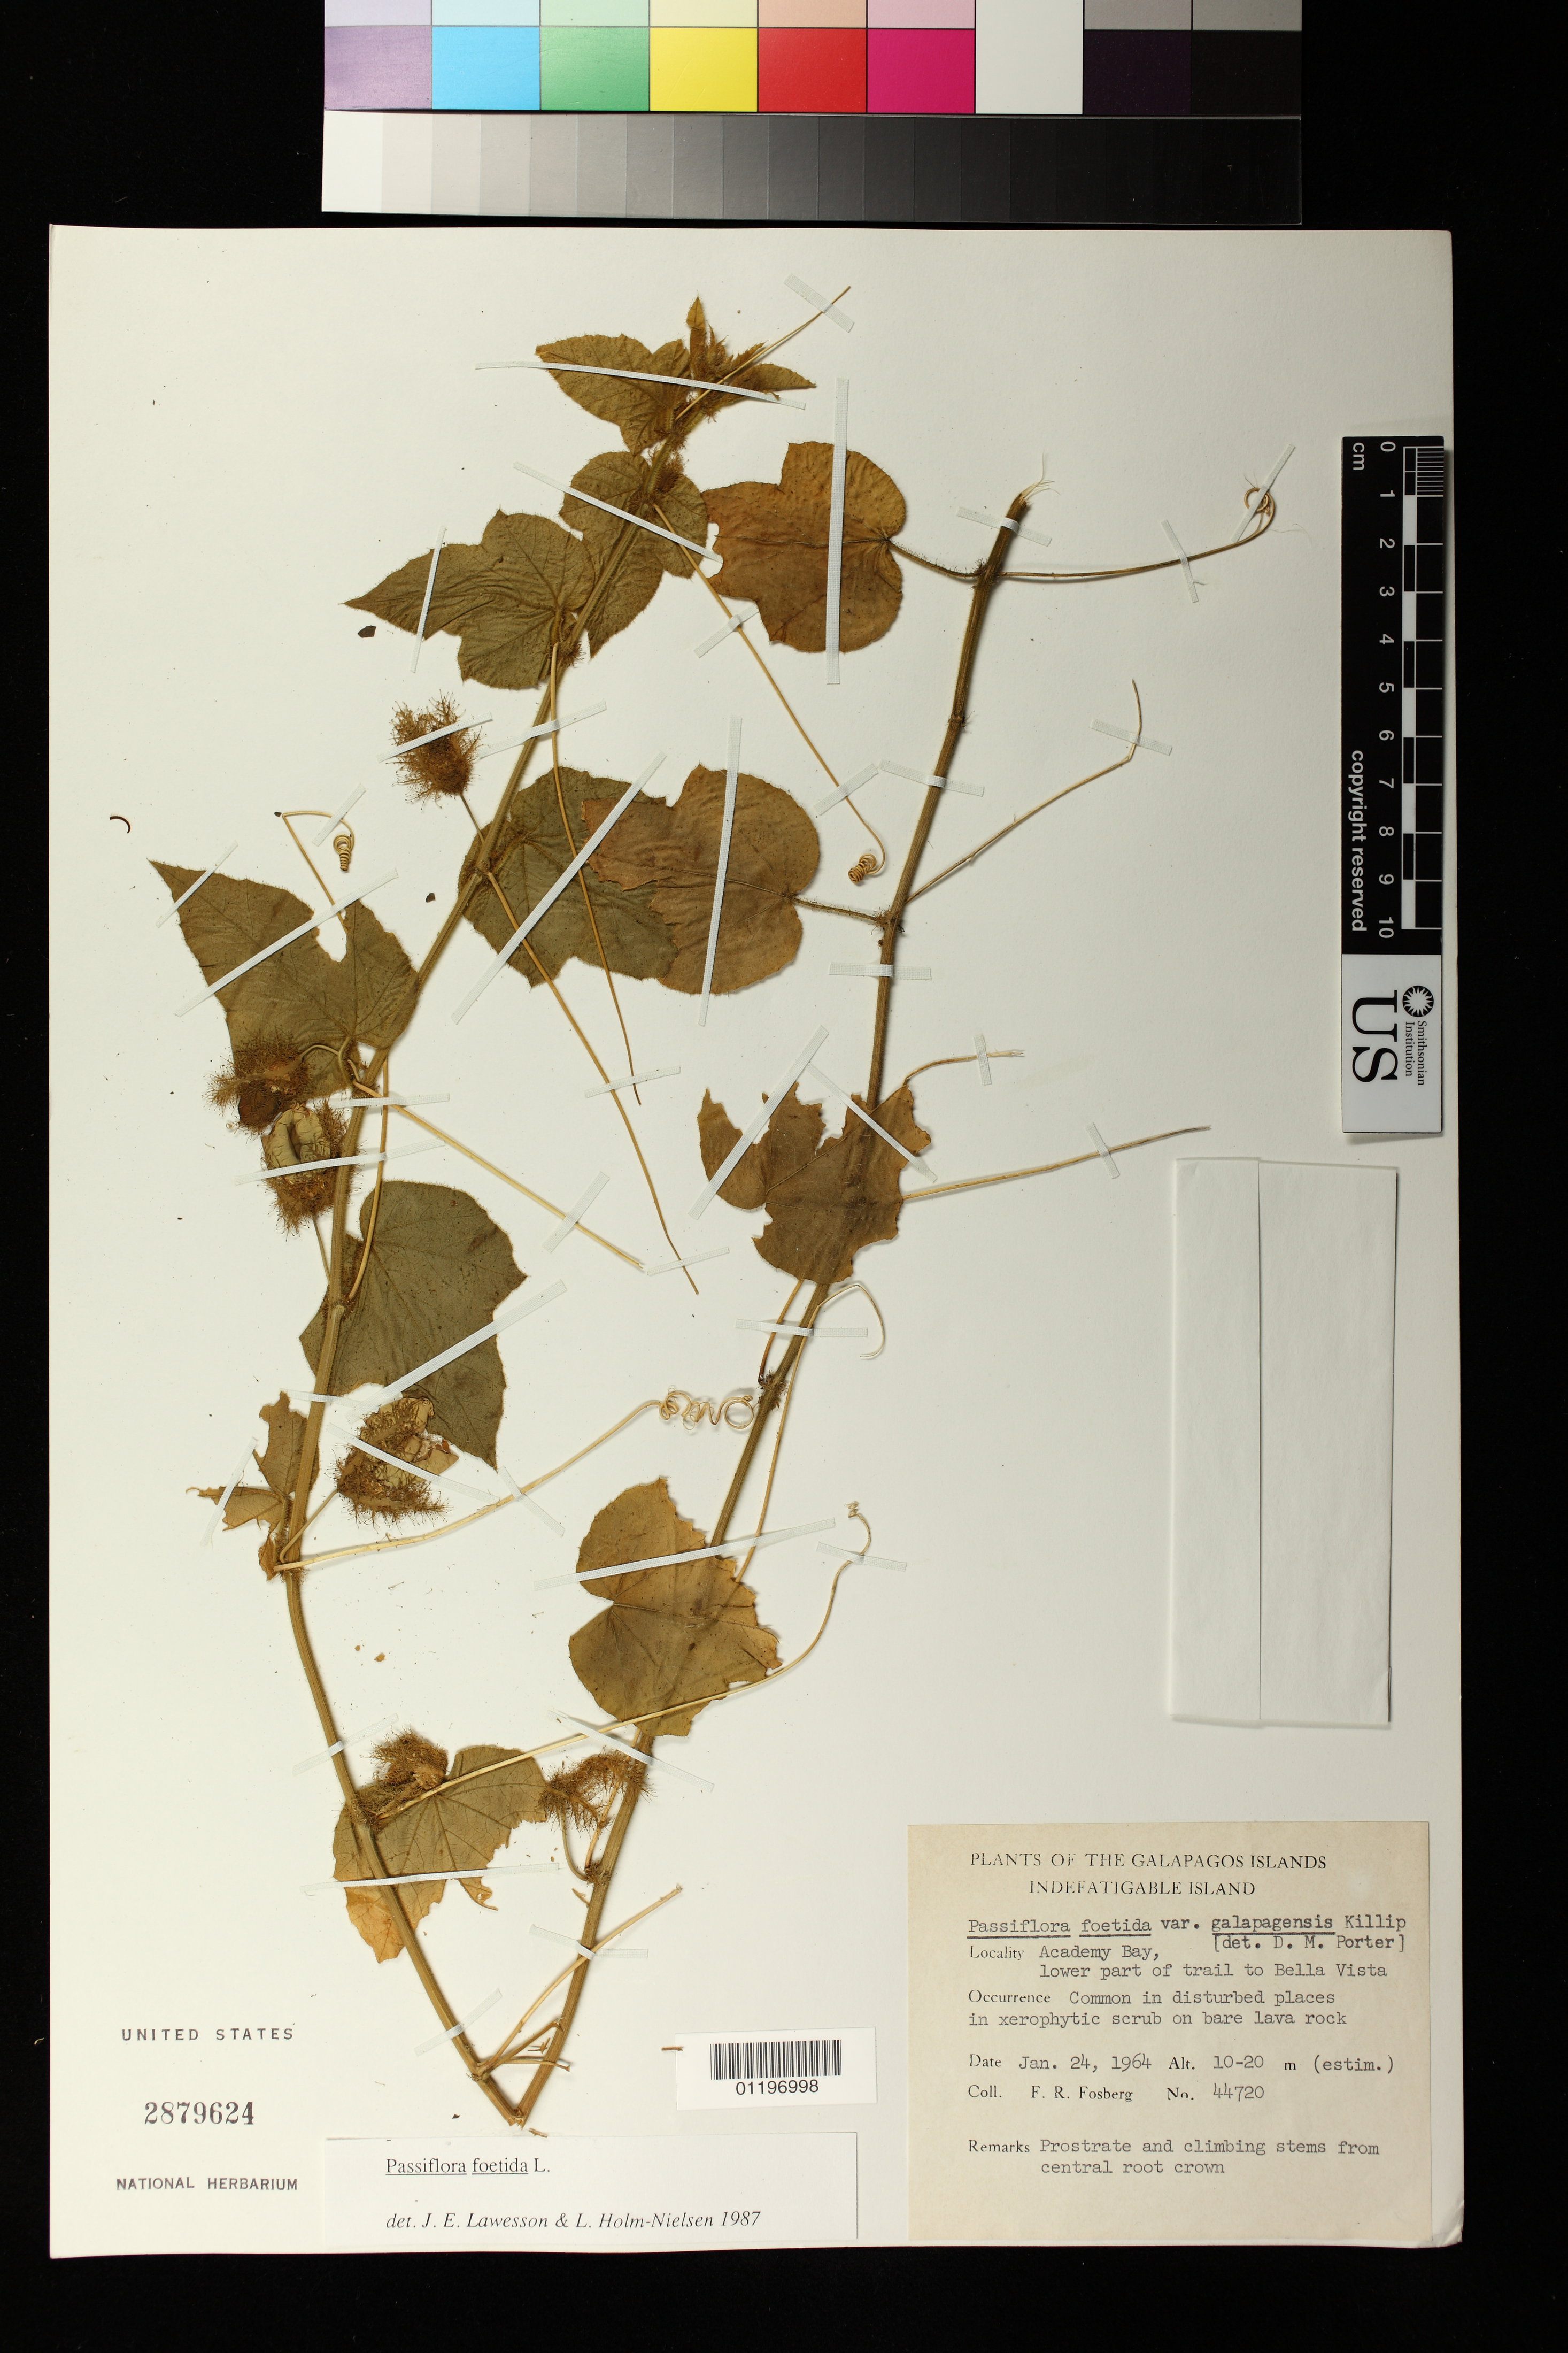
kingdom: Plantae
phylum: Tracheophyta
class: Magnoliopsida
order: Malpighiales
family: Passifloraceae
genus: Passiflora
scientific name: Passiflora foetida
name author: L.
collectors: F. R. Fosberg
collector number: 44720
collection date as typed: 24 Jan 1964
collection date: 1964-01-24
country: Ecuador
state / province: Colón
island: Santa Cruz [Indefatigable, Chaves]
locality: Indefatigable Island [Isla Santa Cruz]: Academy Bay, lower part of trail to Bella Vista.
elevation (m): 10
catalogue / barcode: US 2879624